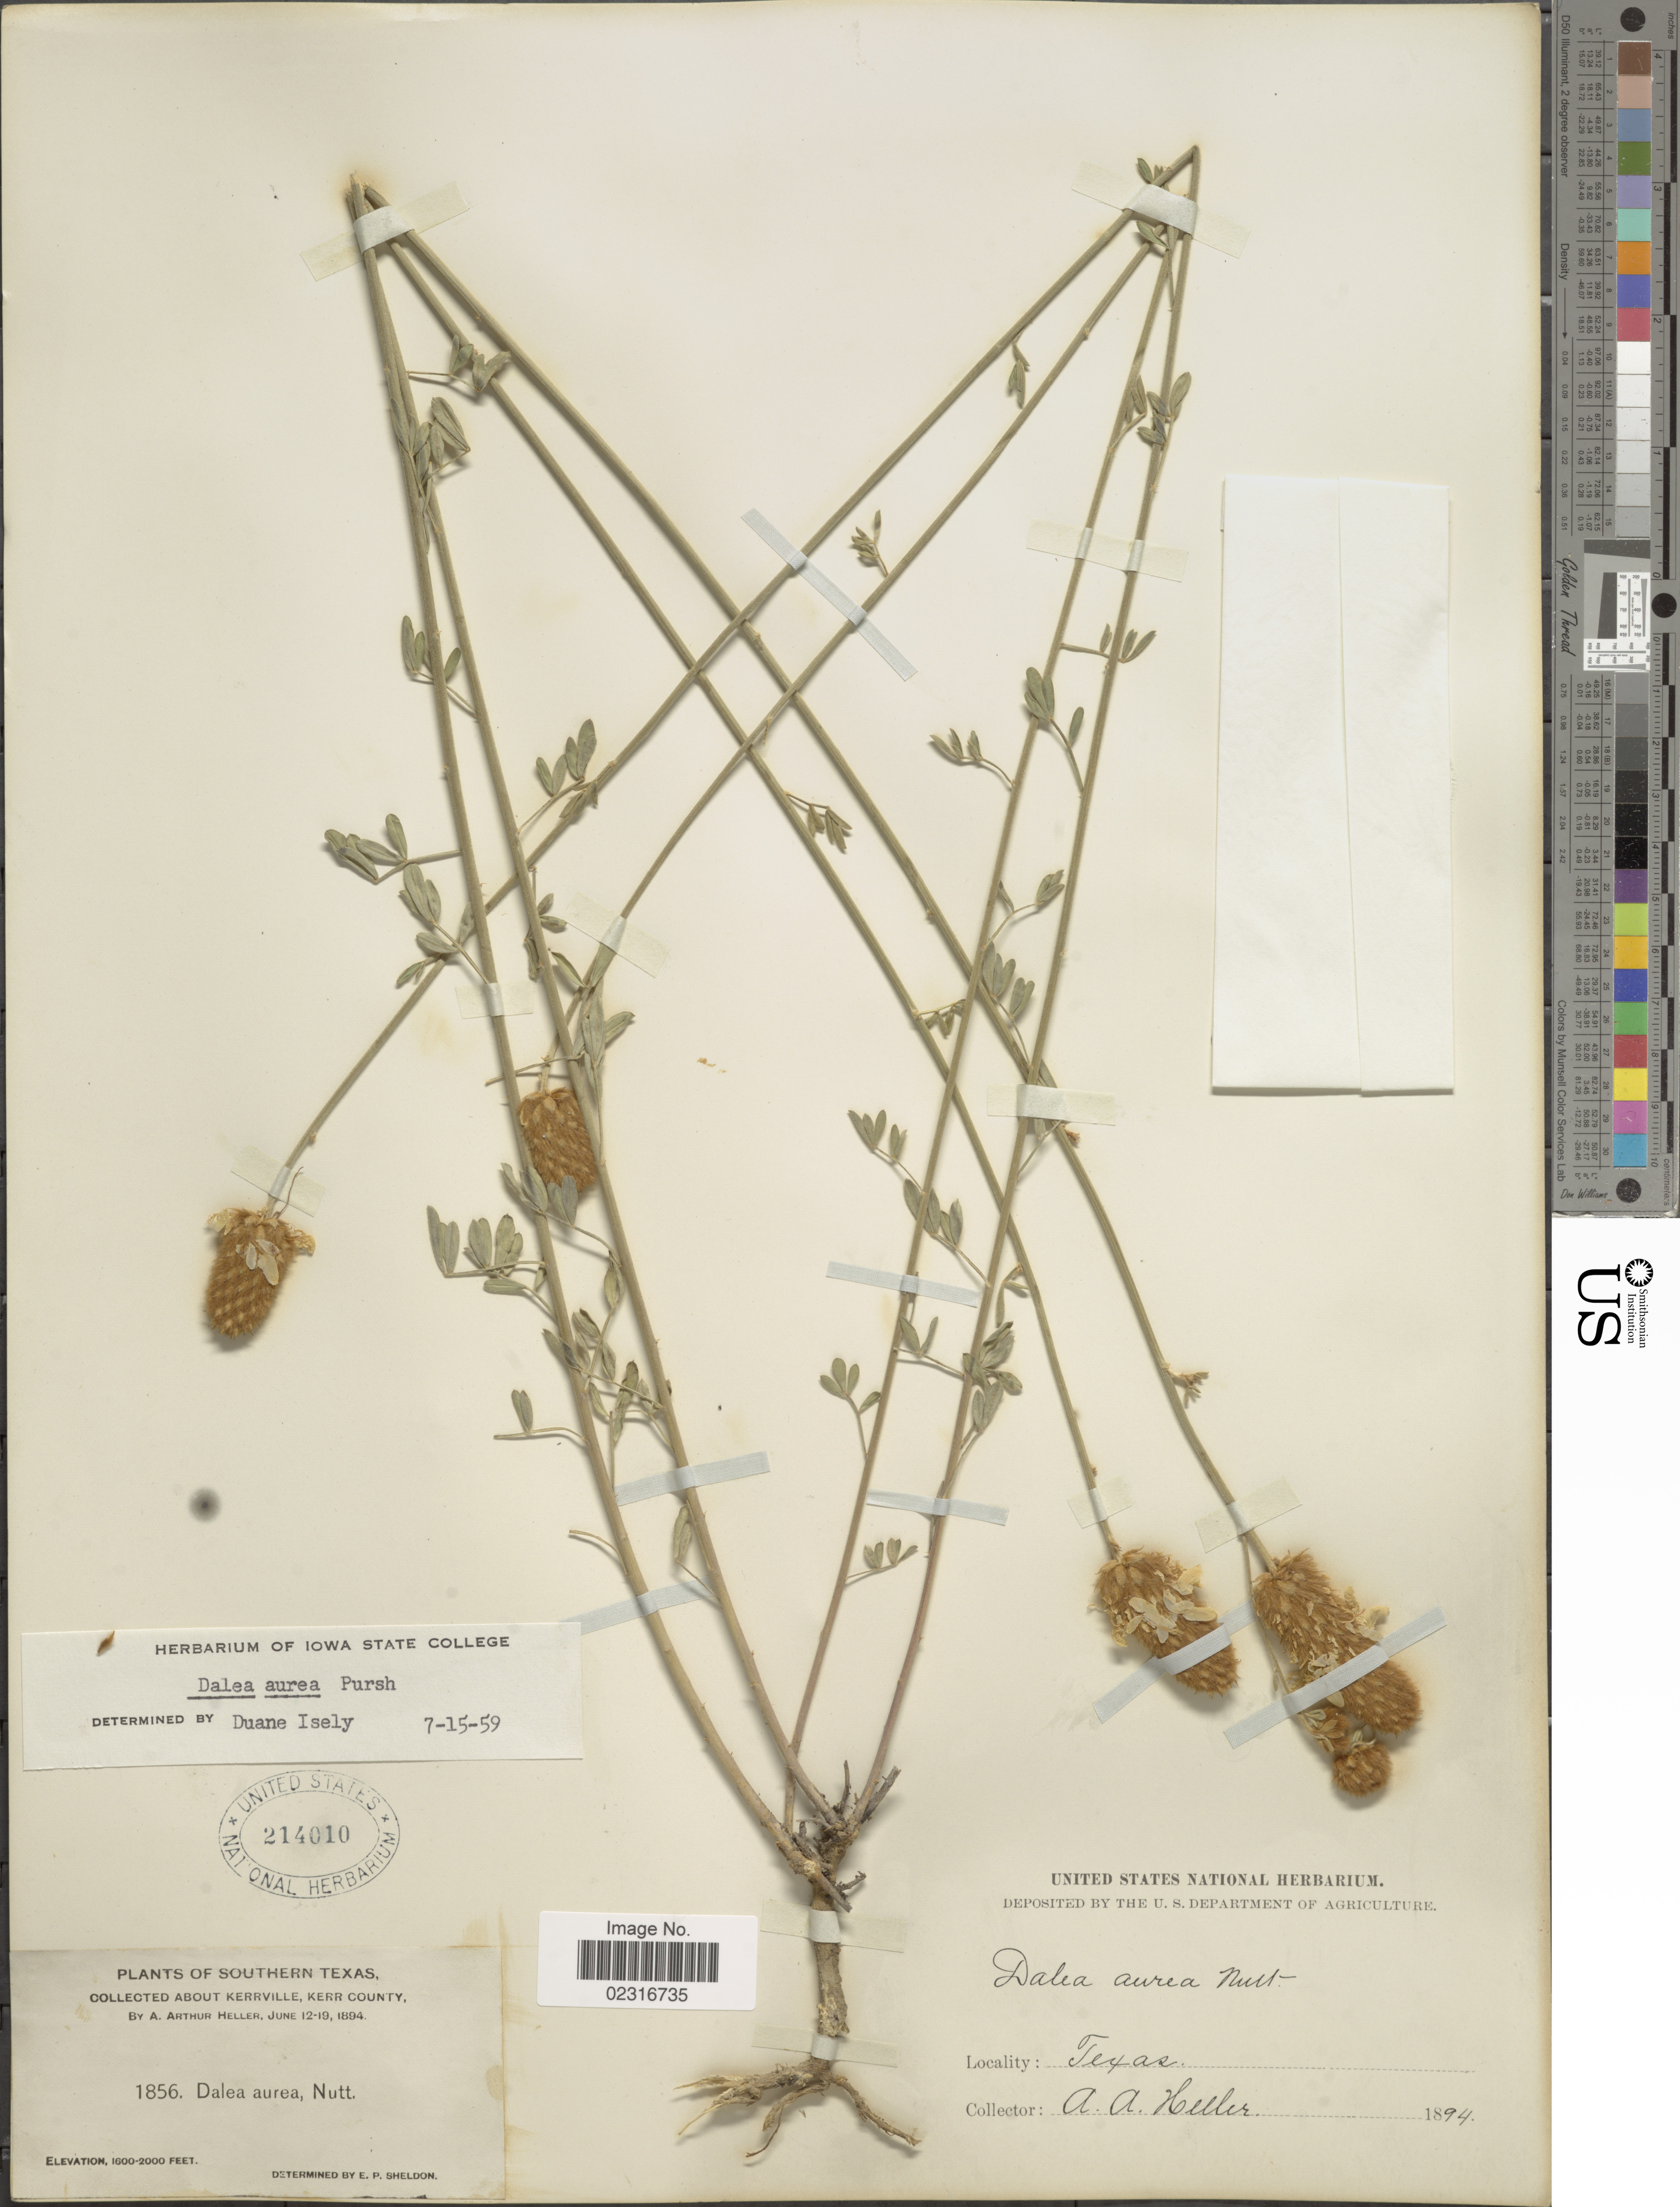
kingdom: Plantae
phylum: Tracheophyta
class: Magnoliopsida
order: Fabales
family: Fabaceae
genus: Dalea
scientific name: Dalea aurea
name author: Nutt. ex Pursh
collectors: A. A. Heller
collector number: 1856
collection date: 1894-06-12/1894-06-19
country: United States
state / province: Texas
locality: Southern Texas. Kerrville, Kerr County.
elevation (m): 488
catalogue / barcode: US 214010